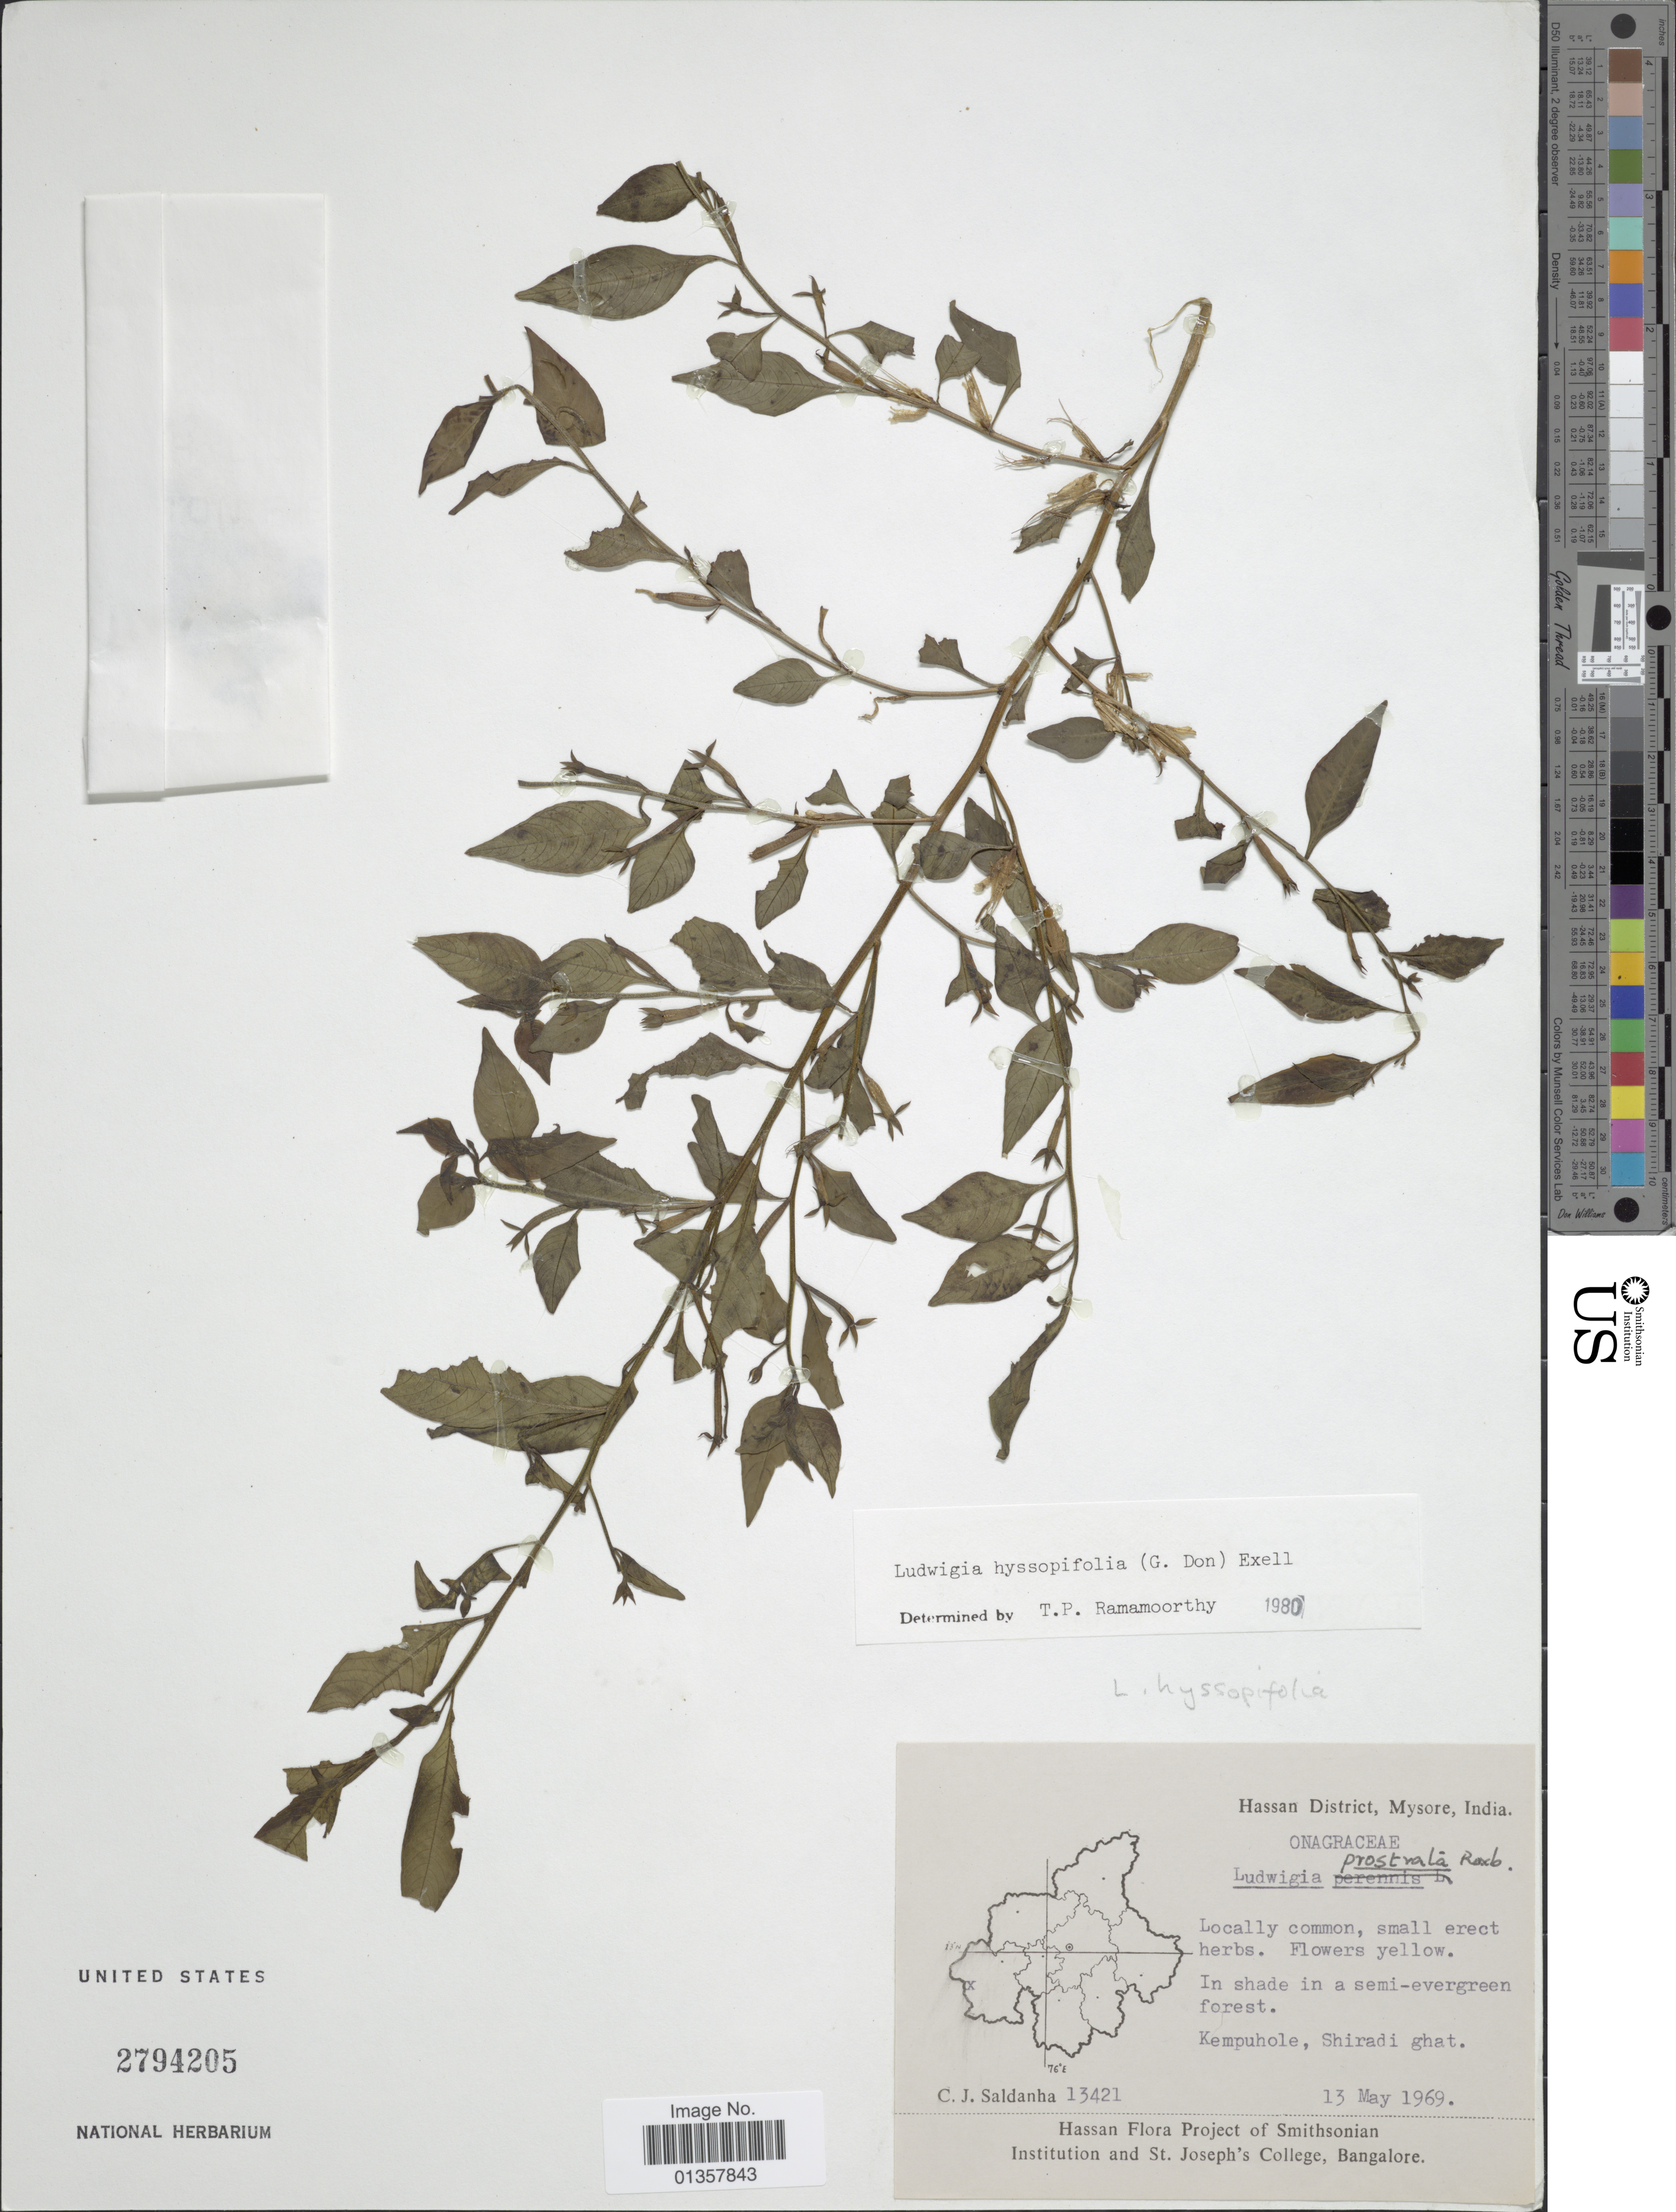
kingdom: Plantae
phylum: Tracheophyta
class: Magnoliopsida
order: Myrtales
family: Onagraceae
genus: Ludwigia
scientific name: Ludwigia hyssopifolia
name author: (G. Don) Exell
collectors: C. J. Saldanha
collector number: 13421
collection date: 1969-05-13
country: India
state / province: Karnataka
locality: Hassan District, Mysore, Kempuhole, Shiradi ghat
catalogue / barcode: US 2794205